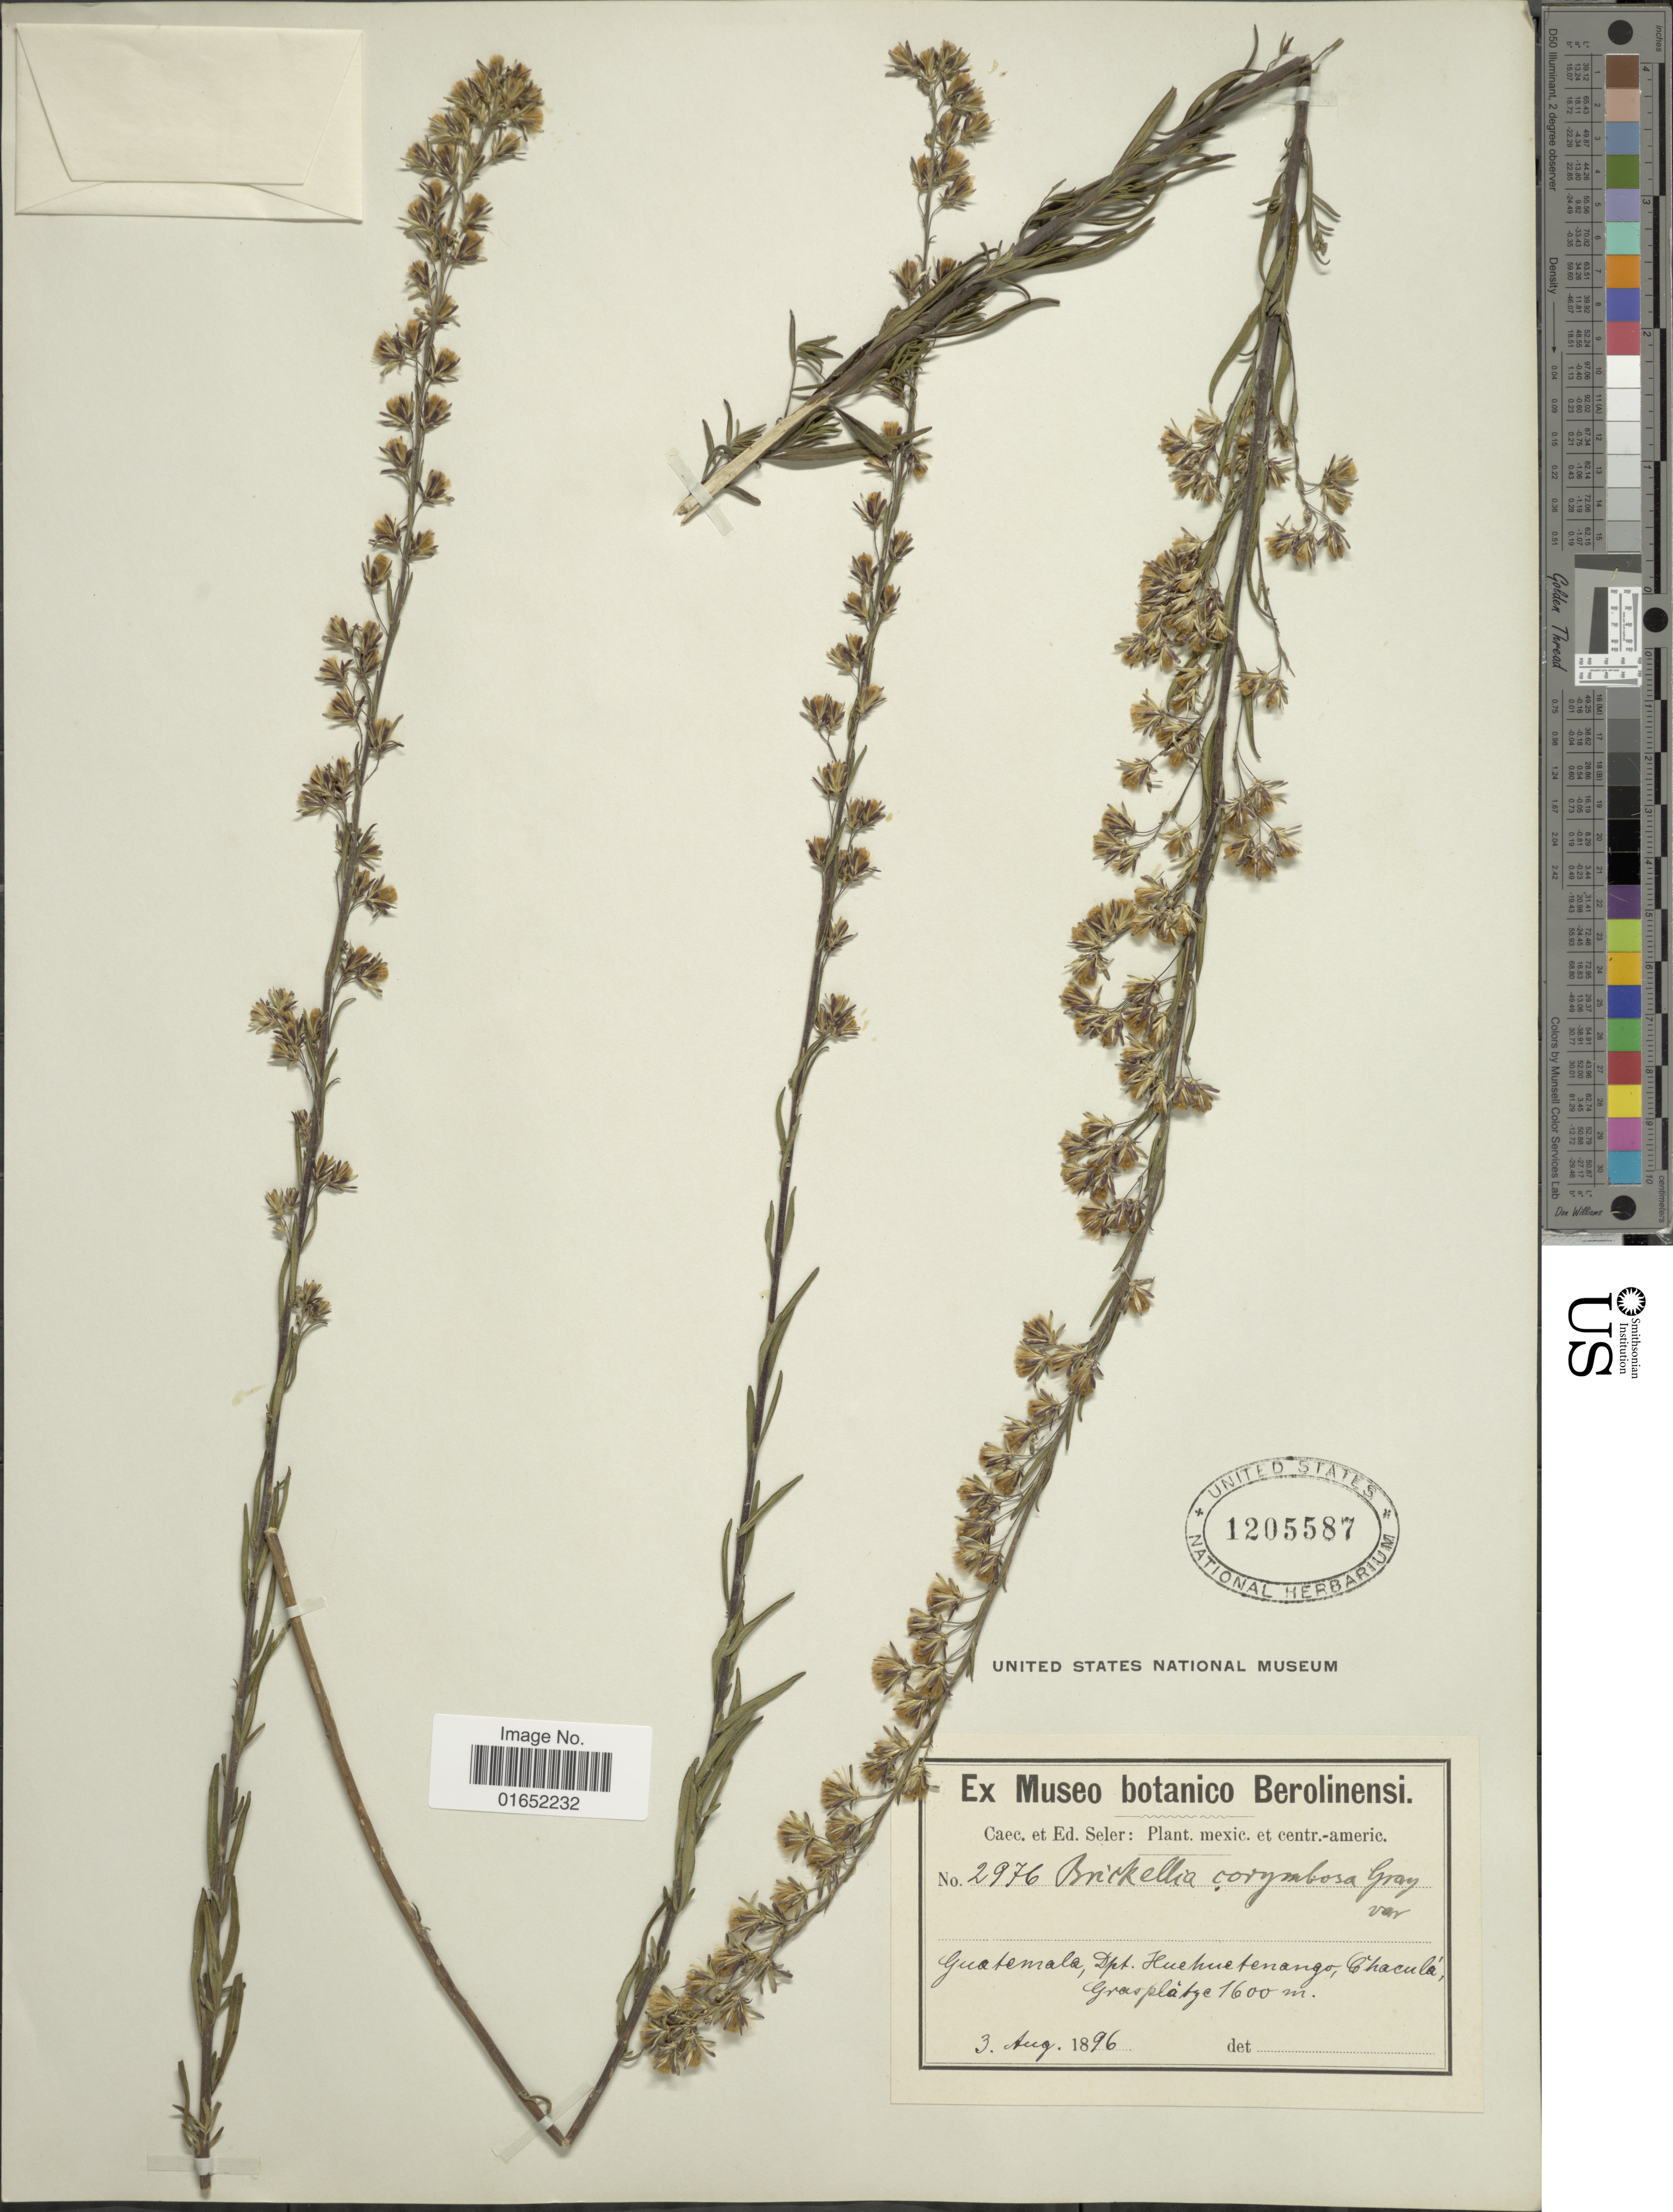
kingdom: Plantae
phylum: Tracheophyta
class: Magnoliopsida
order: Asterales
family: Asteraceae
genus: Brickellia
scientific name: Brickellia scoparia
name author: (DC.) A. Gray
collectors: ex Caec. et Ed Seler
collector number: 2976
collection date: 1896-08-03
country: Guatemala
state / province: Huehuetenango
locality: Dpt. Huehuetenango, Chaculá, Grasplatza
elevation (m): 1600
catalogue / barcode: US 1205587